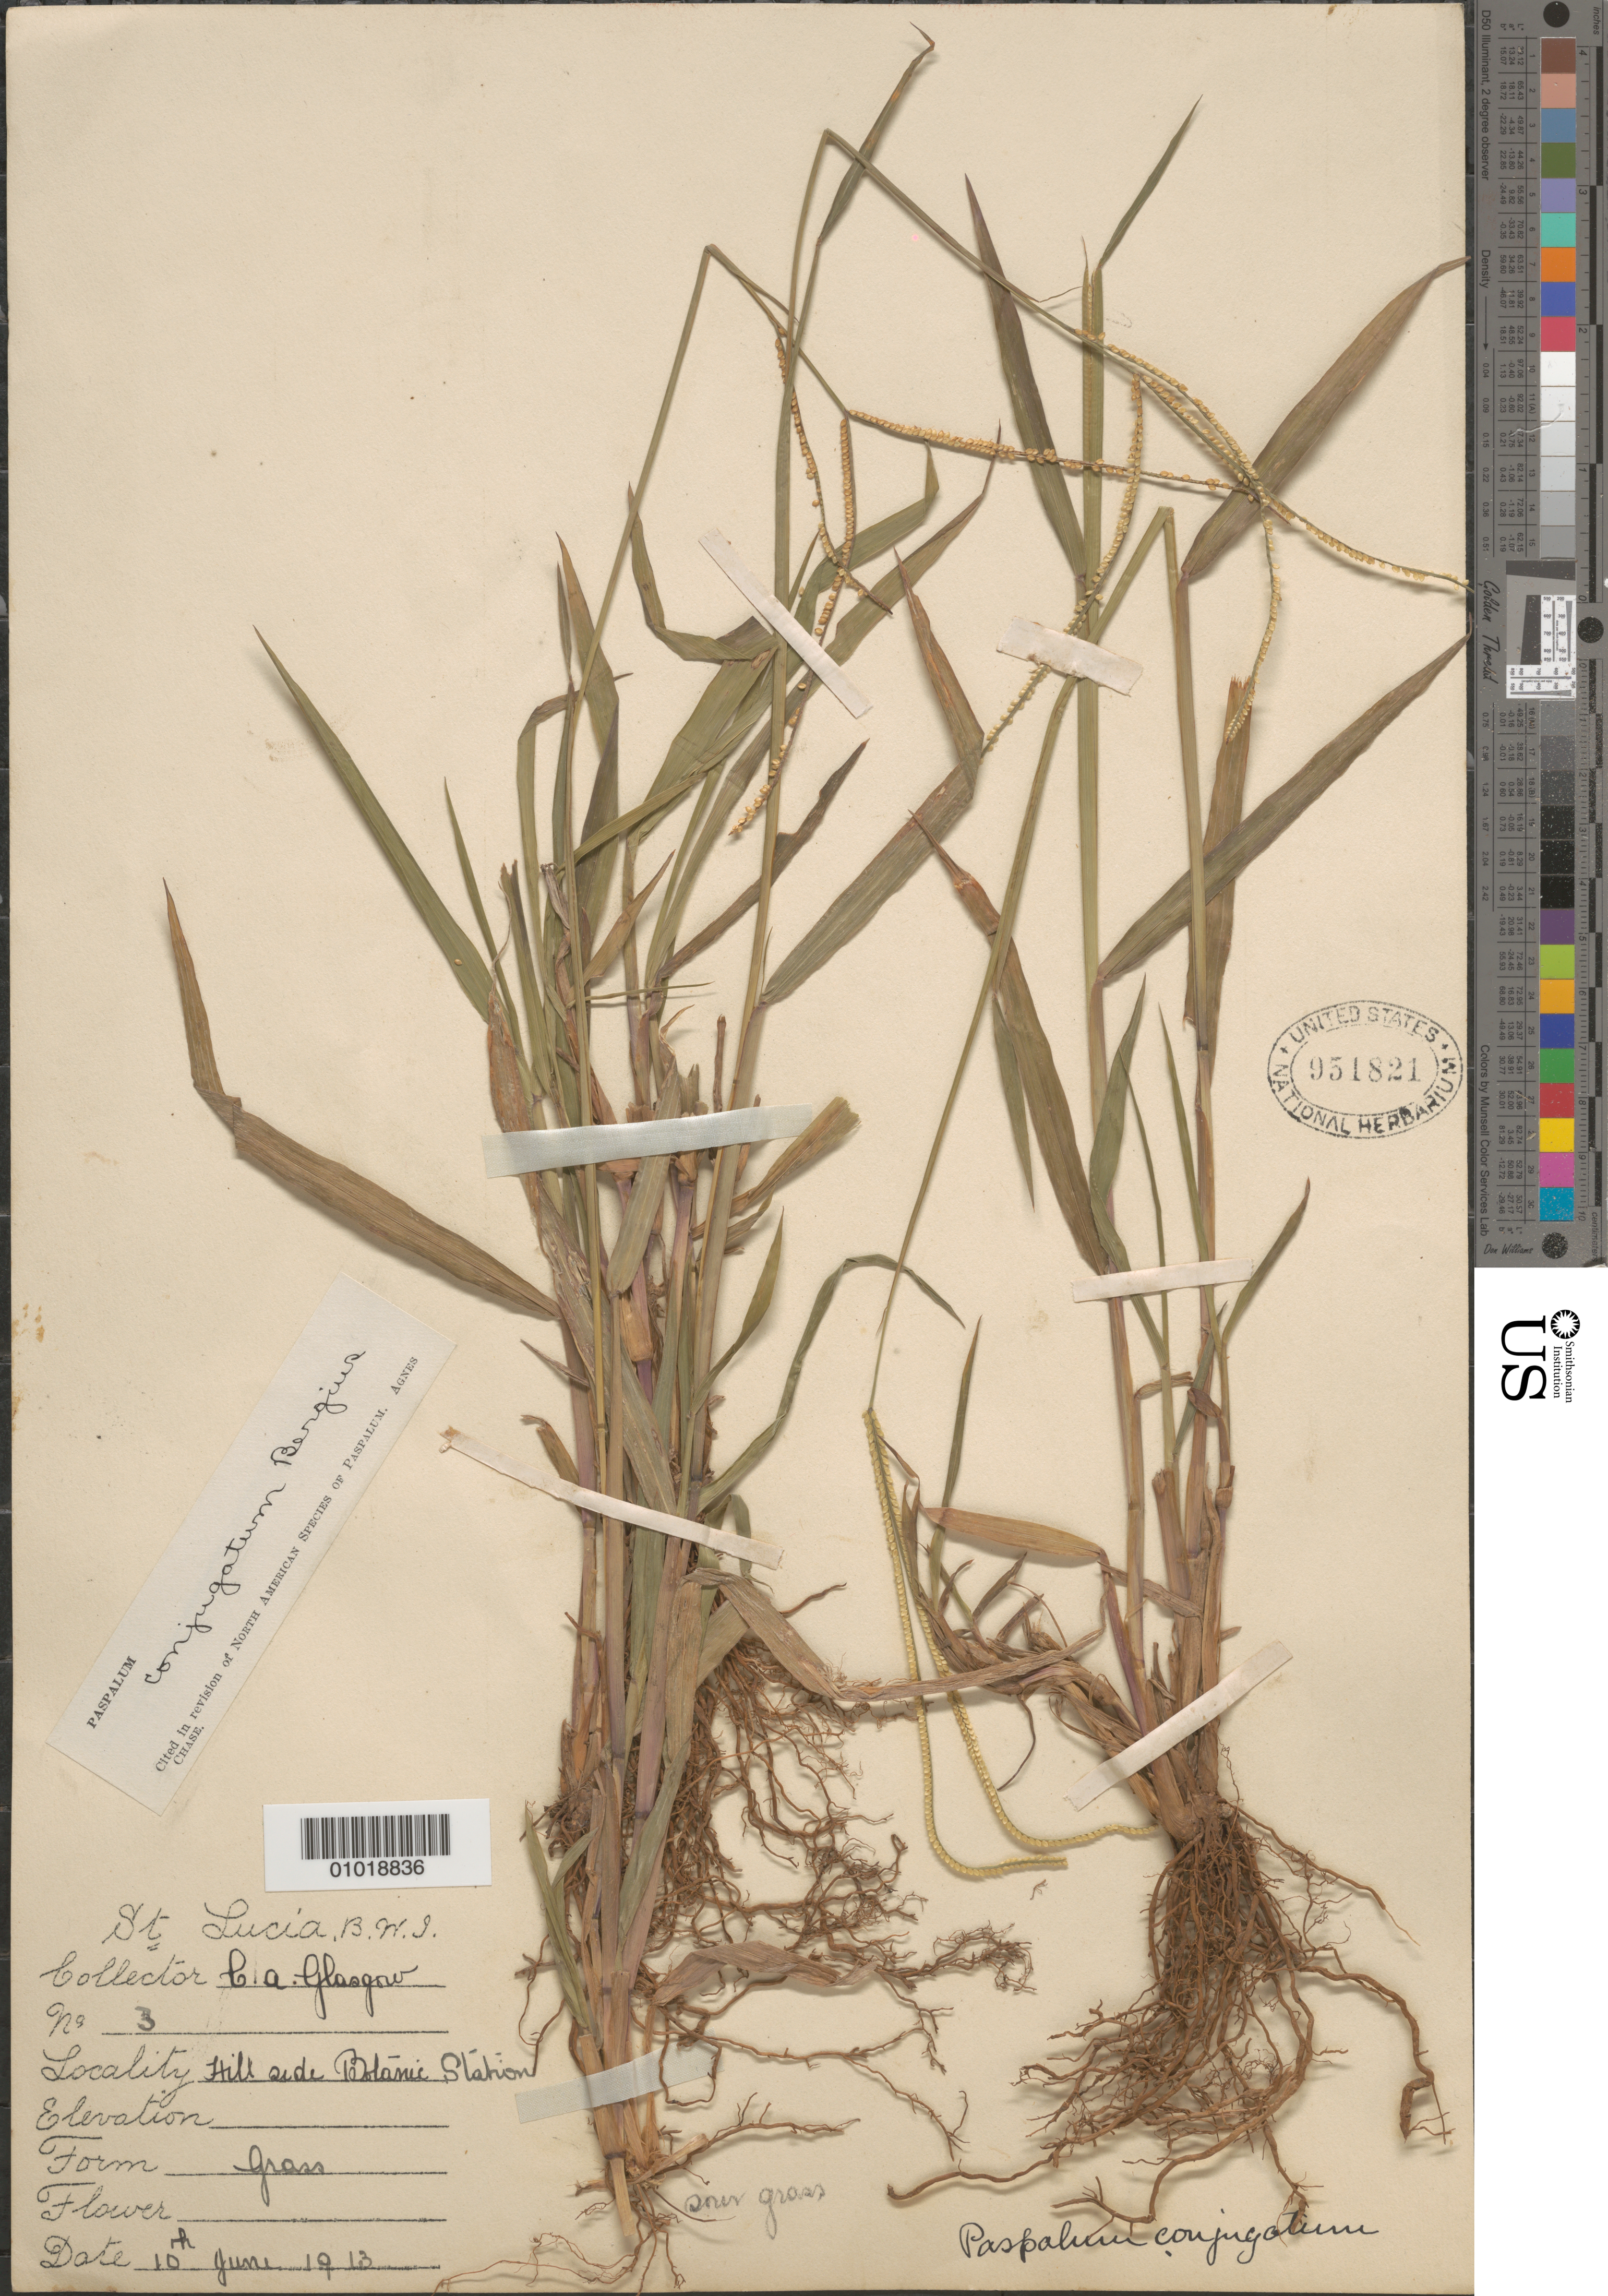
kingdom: Plantae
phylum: Tracheophyta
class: Liliopsida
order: Poales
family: Poaceae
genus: Paspalum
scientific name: Paspalum conjugatum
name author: P.J. Bergius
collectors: L. Glasgow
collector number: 3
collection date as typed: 10 Jun 1913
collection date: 1913-06-10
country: St. Lucia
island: St. Lucia I.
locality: Hillside Botanic Station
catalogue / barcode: US 951821